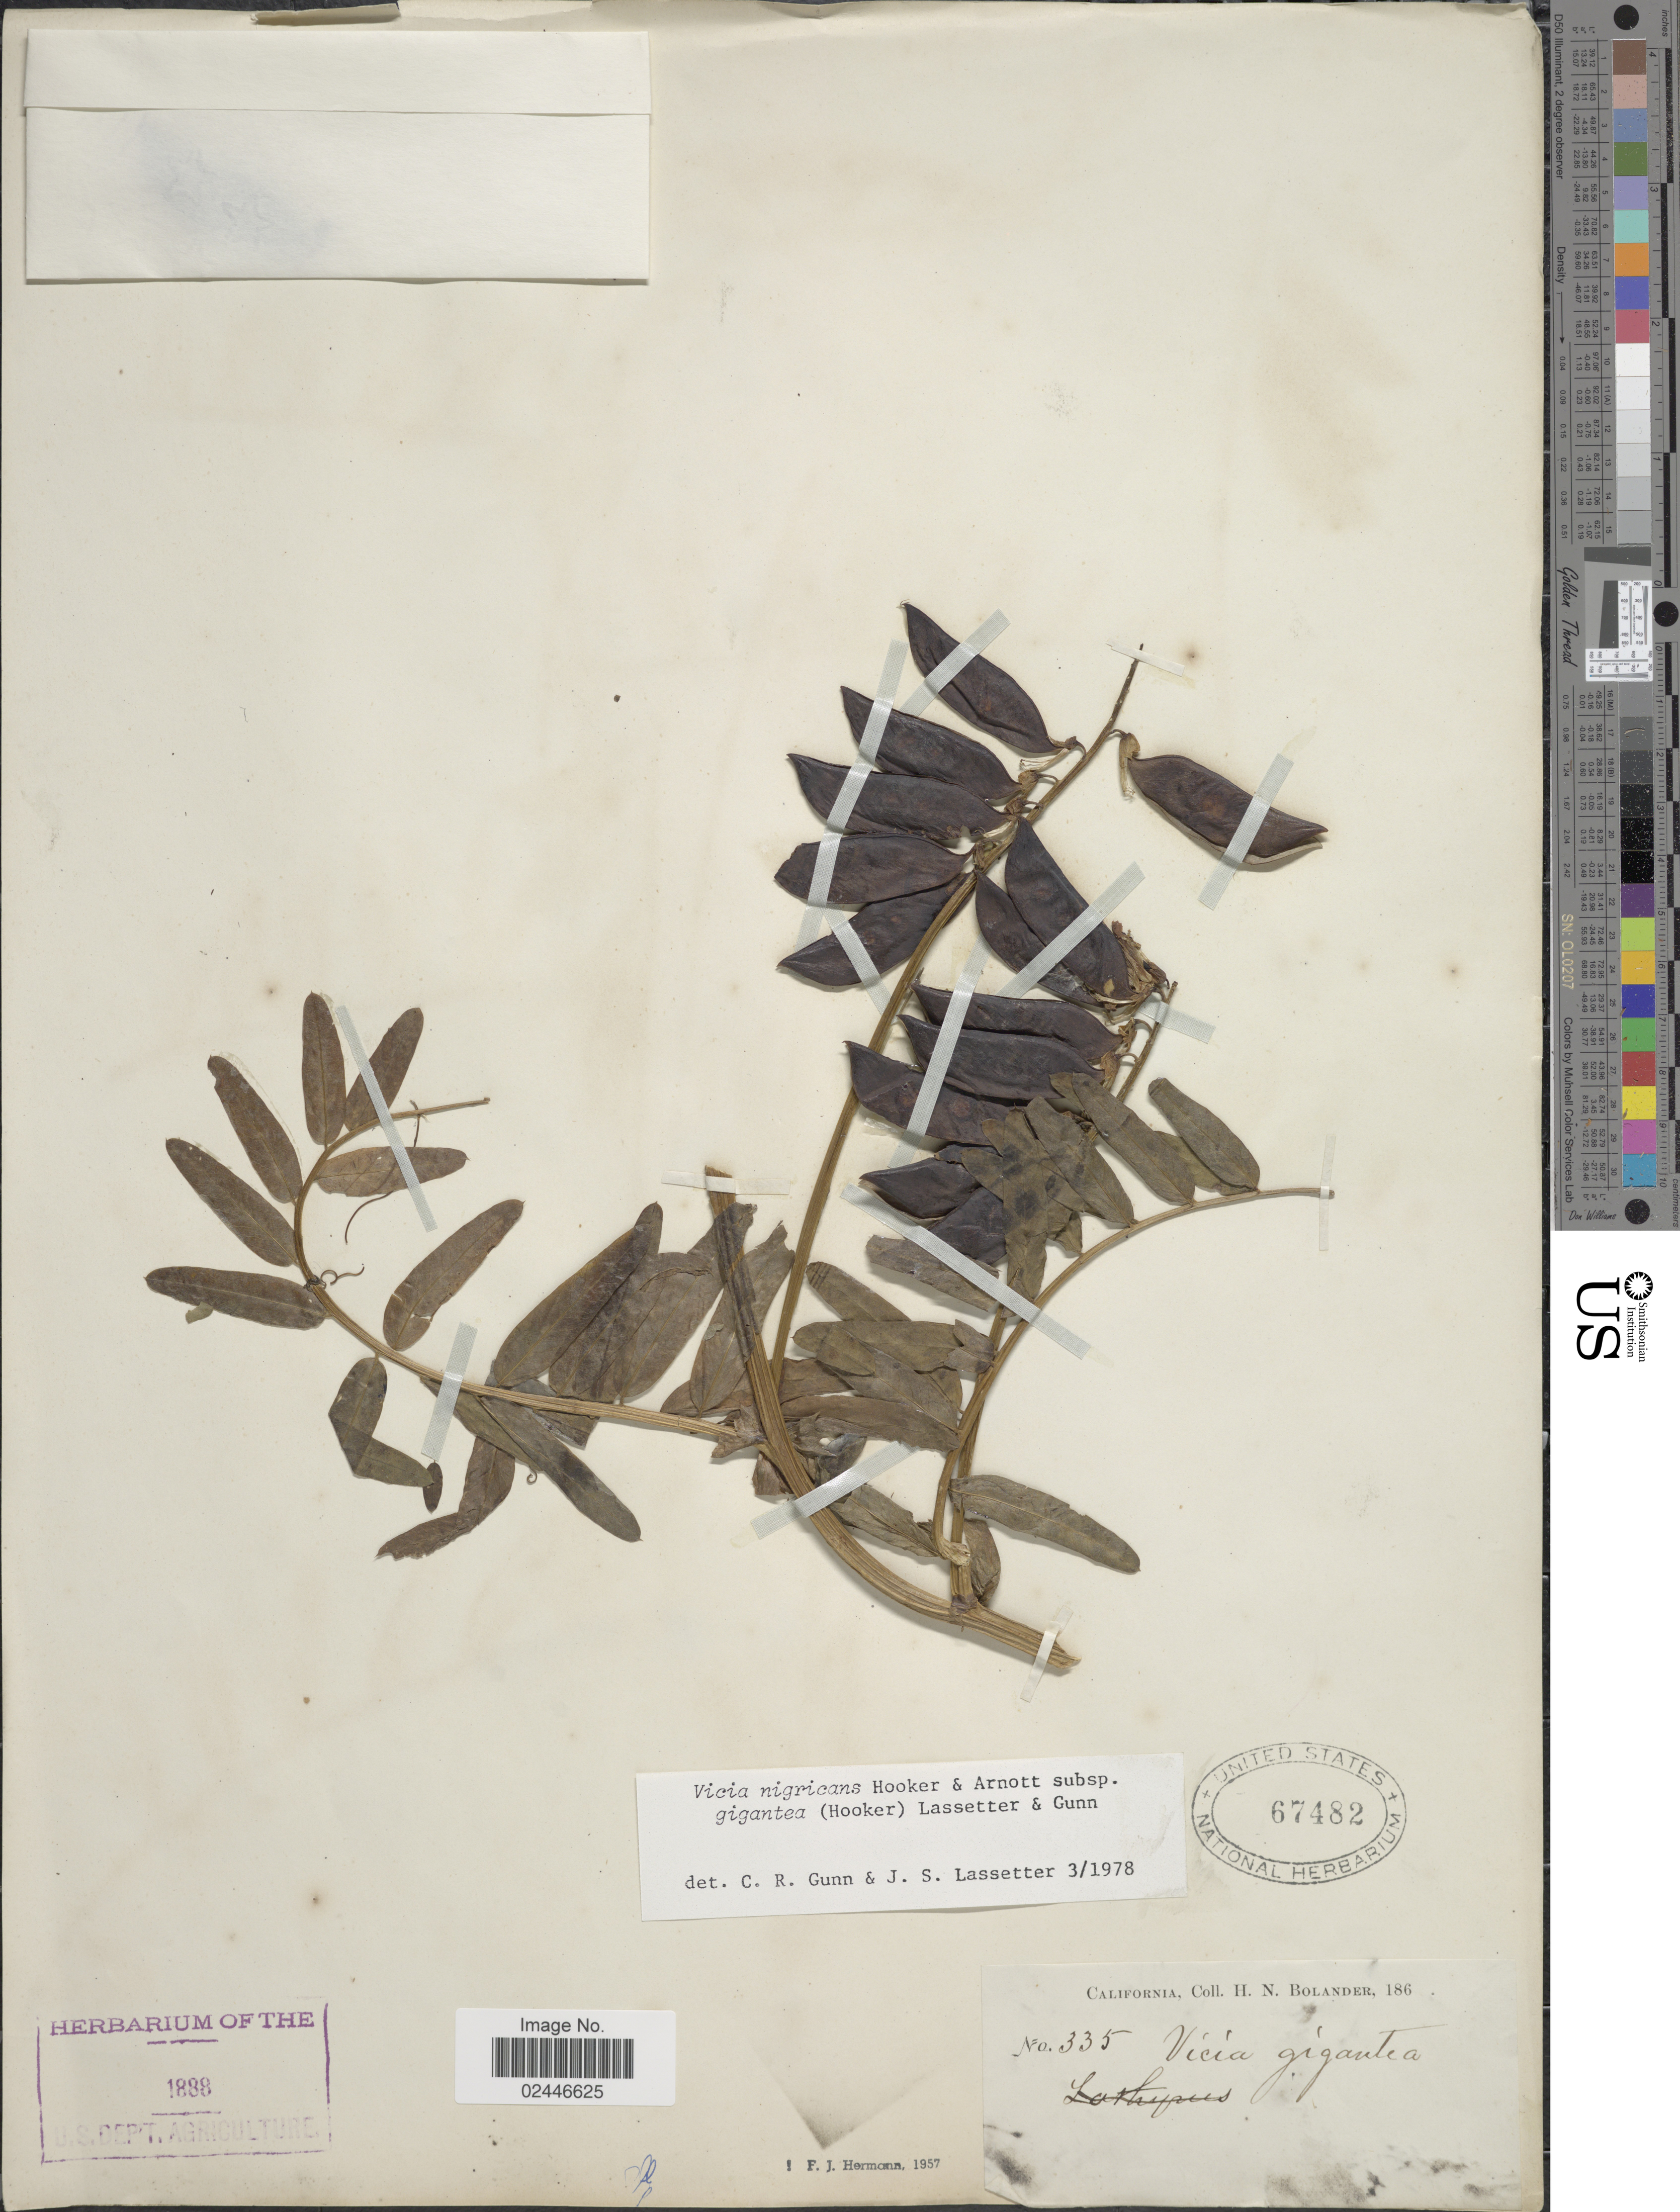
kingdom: Plantae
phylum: Tracheophyta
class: Magnoliopsida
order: Fabales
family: Fabaceae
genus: Vicia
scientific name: Vicia nigricans subsp. gigantea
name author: Hook. & Arn.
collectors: H. Bolander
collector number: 335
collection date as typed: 186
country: United States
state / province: California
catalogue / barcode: US 67482